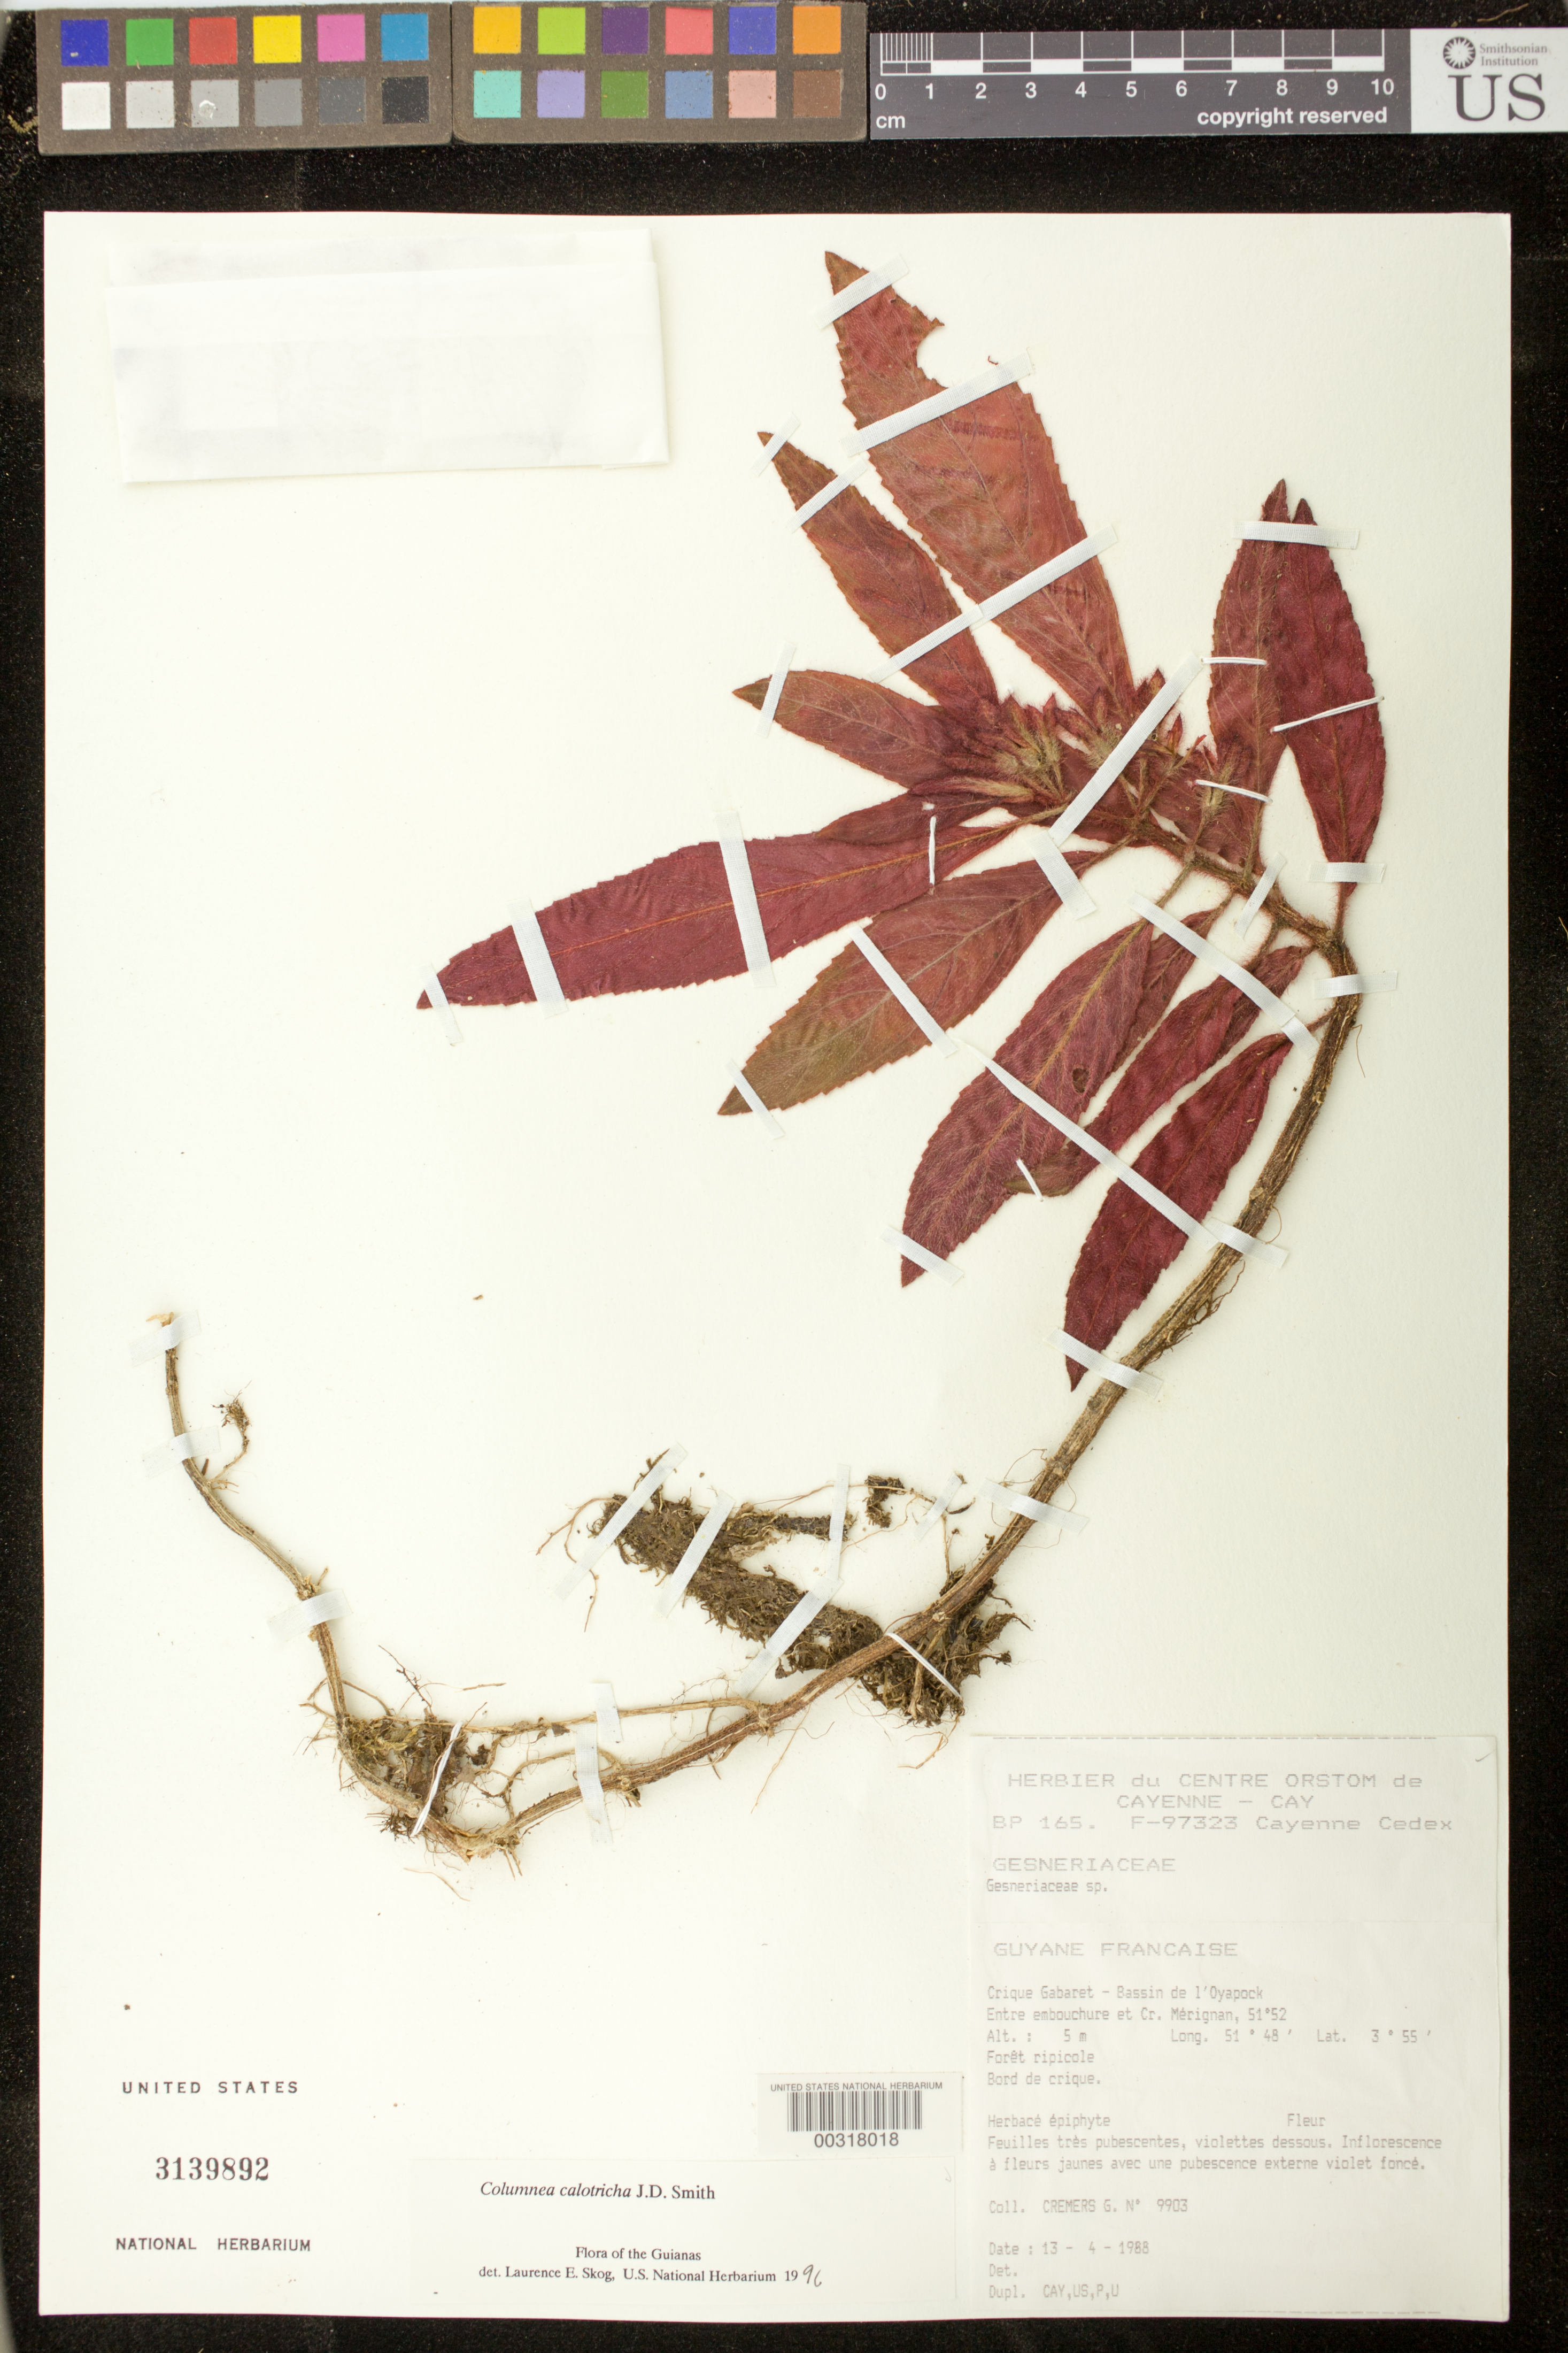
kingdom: Plantae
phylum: Tracheophyta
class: Magnoliopsida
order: Lamiales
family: Gesneriaceae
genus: Columnea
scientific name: Columnea calotricha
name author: Donn. Sm.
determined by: Skog, Laurence E.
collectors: G. Cremers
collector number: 9903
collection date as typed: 13 Apr 1988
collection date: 1988-04-13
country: French Guiana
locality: Crique Gabaret, bassin de l'Oyapock, entre embouchure et Cr. Mérignan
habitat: Forêt ripicole, bord de crique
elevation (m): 5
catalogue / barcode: US 3139892